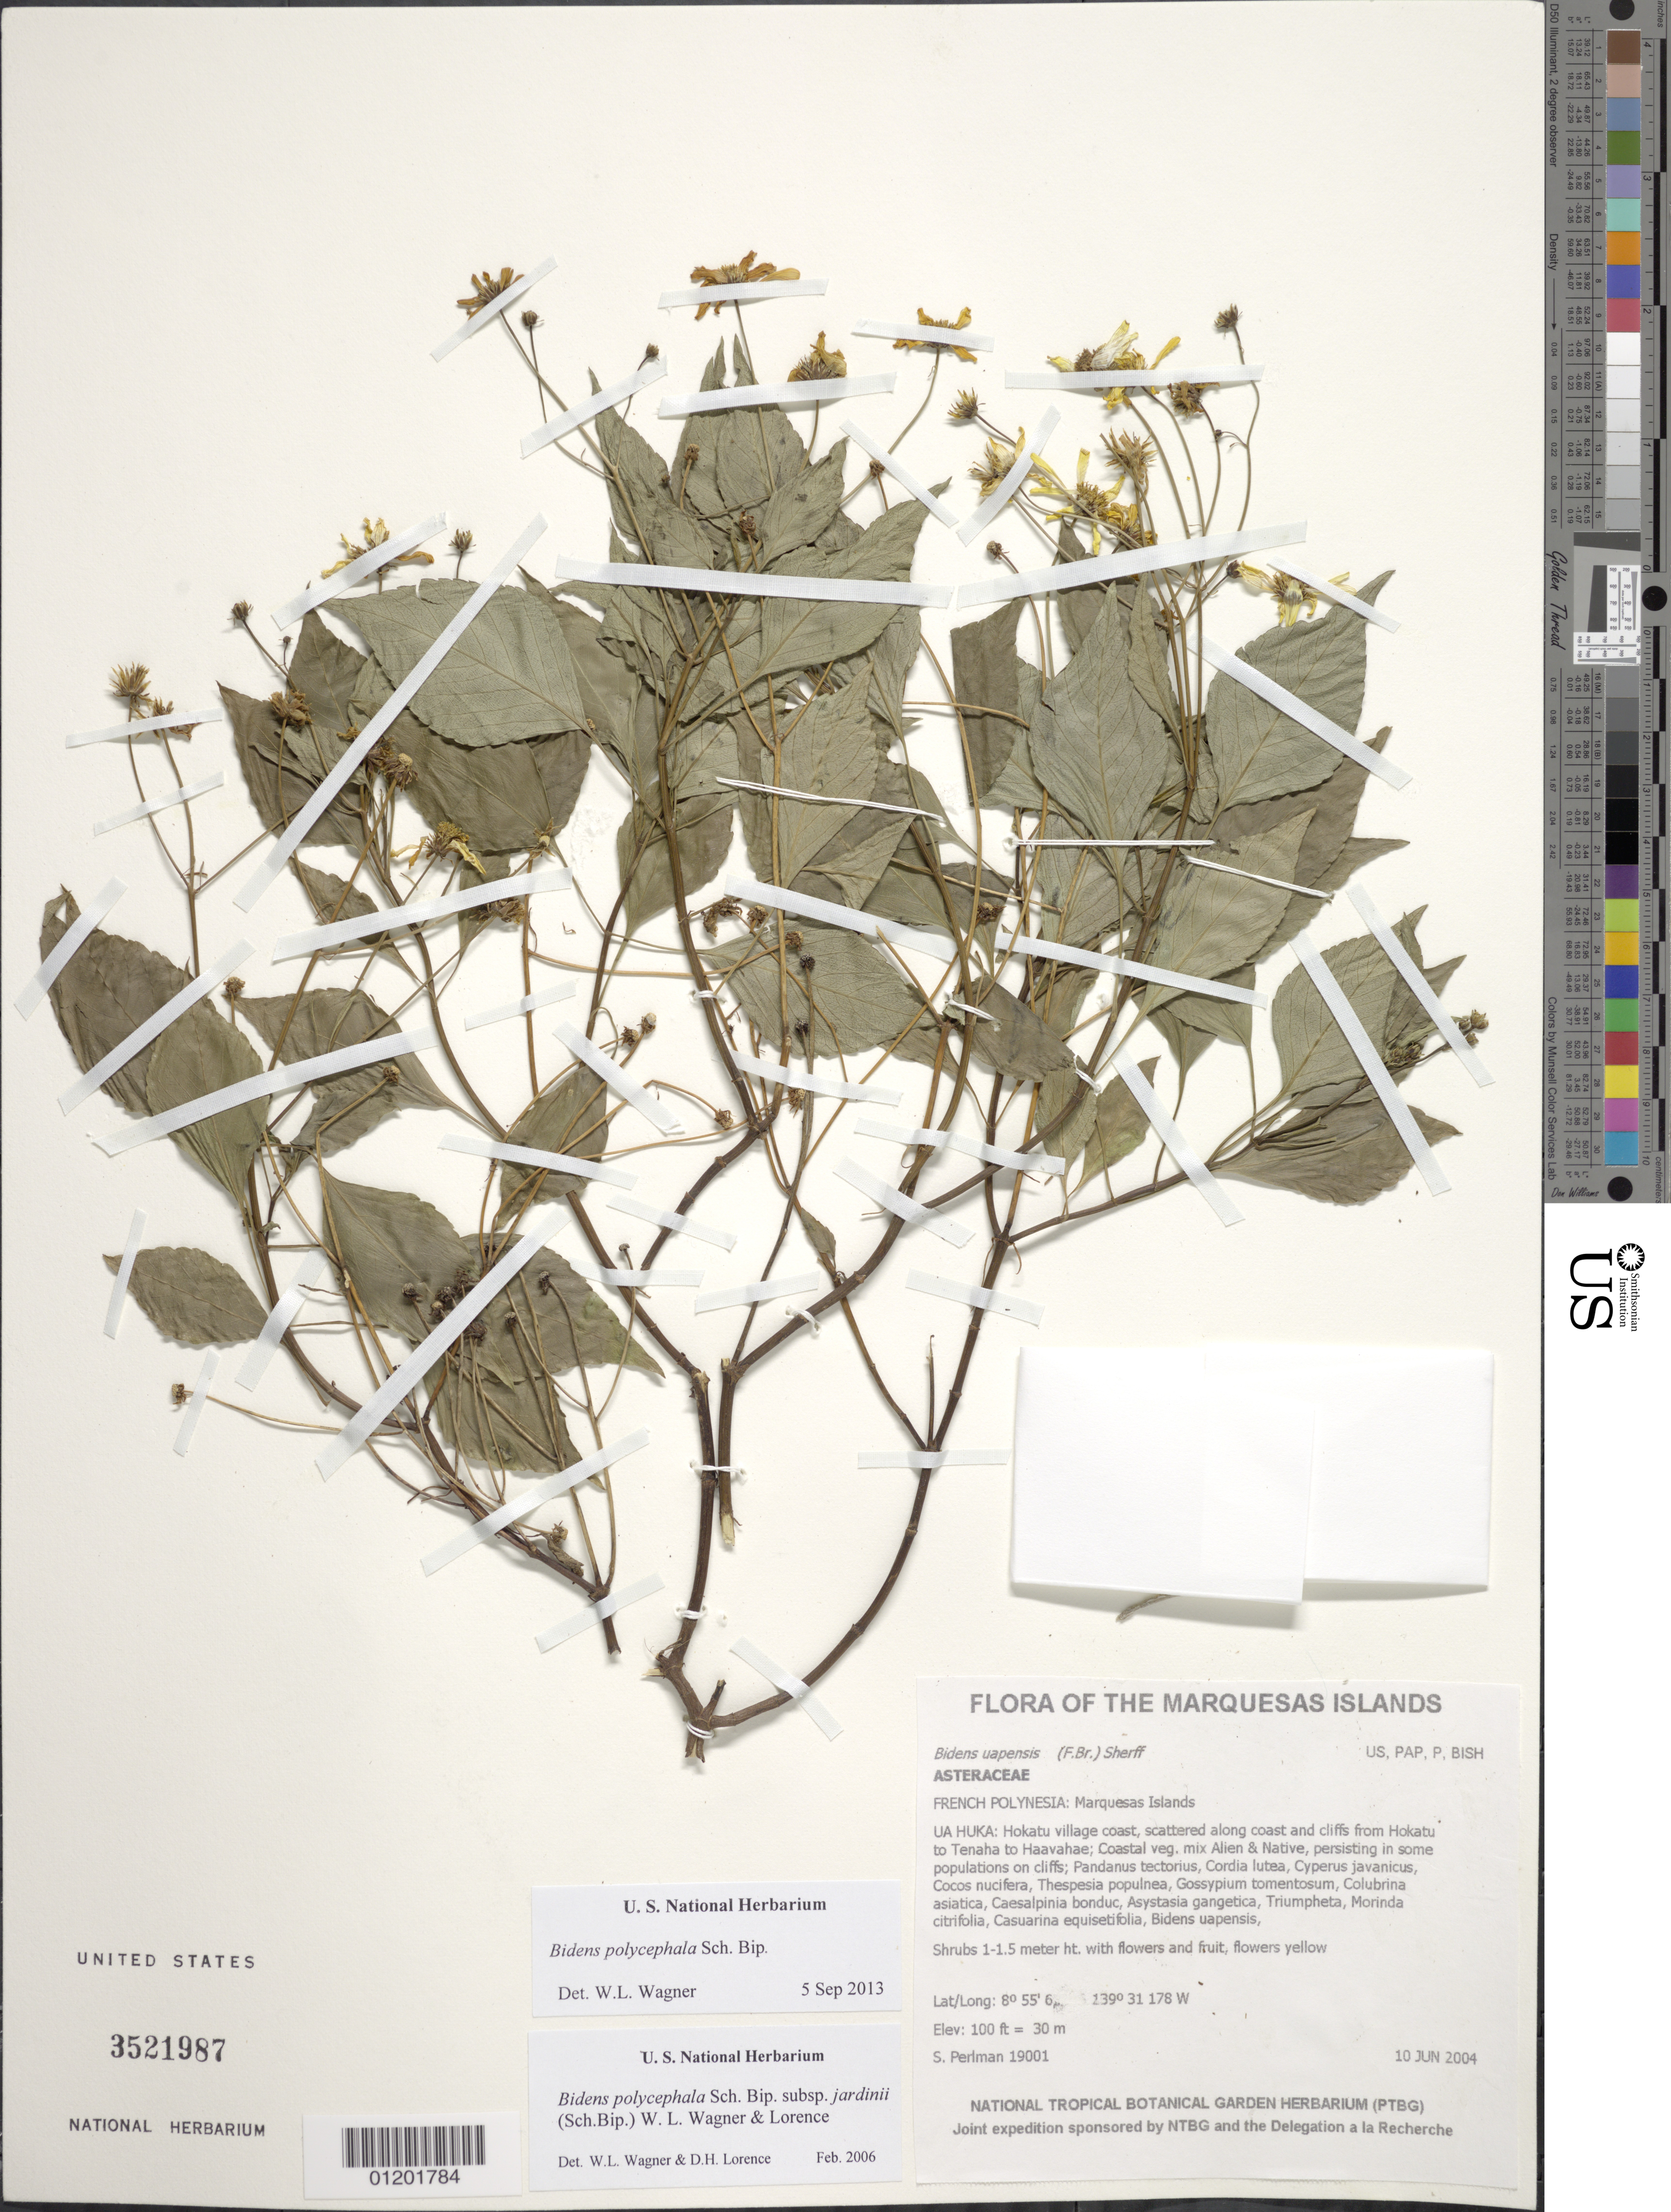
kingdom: Plantae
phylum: Tracheophyta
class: Magnoliopsida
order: Asterales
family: Asteraceae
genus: Bidens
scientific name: Bidens polycephala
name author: Sch. Bip.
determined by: Wagner, W. L., (BOT), Smithsonian Institution - National Museum of Natural History (UNITED STATES)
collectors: S. P. Perlman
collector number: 19001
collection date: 2004-06-10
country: French Polynesia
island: Ua Huka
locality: Hokatu village coast, scattered along coast and cliffs from Hokatu to Tenaha to Haavahae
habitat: Coastal veg. mix Alien & Native, persisting in some populations on cliffs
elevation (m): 31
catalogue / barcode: US 3521987